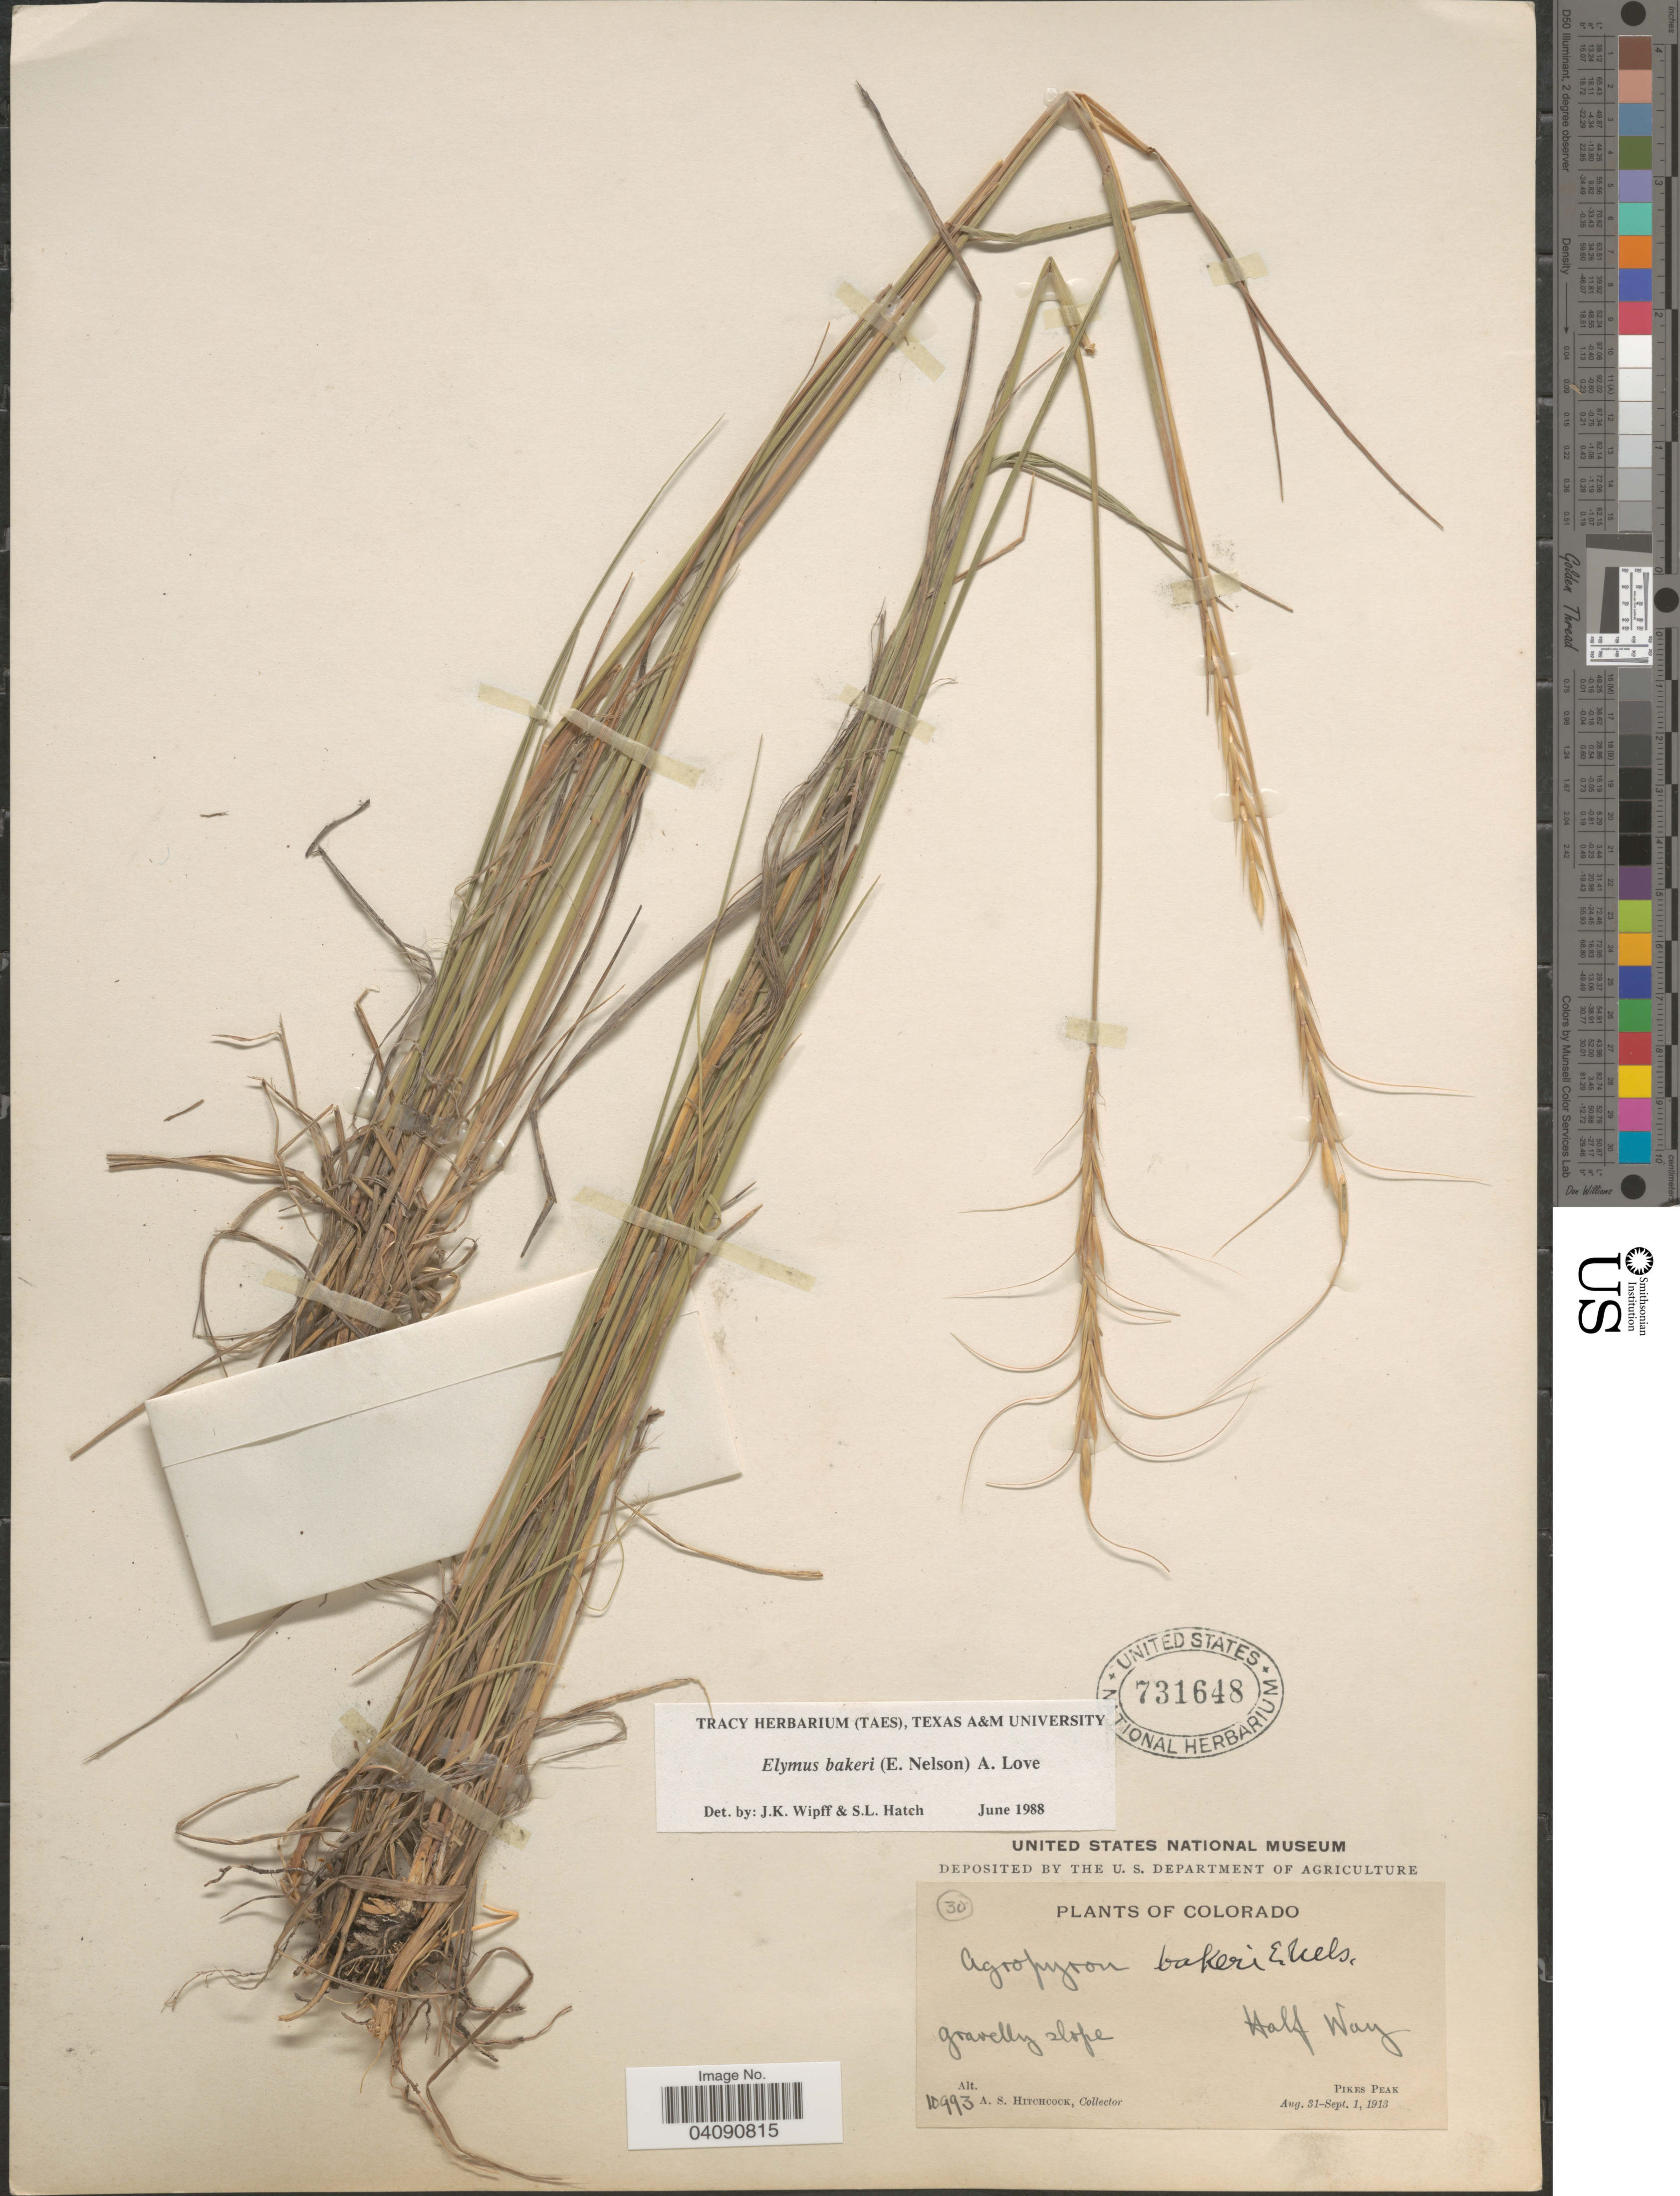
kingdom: Plantae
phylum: Tracheophyta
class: Liliopsida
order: Poales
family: Poaceae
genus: Elymus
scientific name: Elymus bakeri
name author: (E.E. Nelson) Á. Löve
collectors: A. S. Hitchcock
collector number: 10993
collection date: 1913-08-31/1913-09-01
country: United States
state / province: Colorado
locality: Gravelly slope. Half Way. Pikes Peak.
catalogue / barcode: US 731648